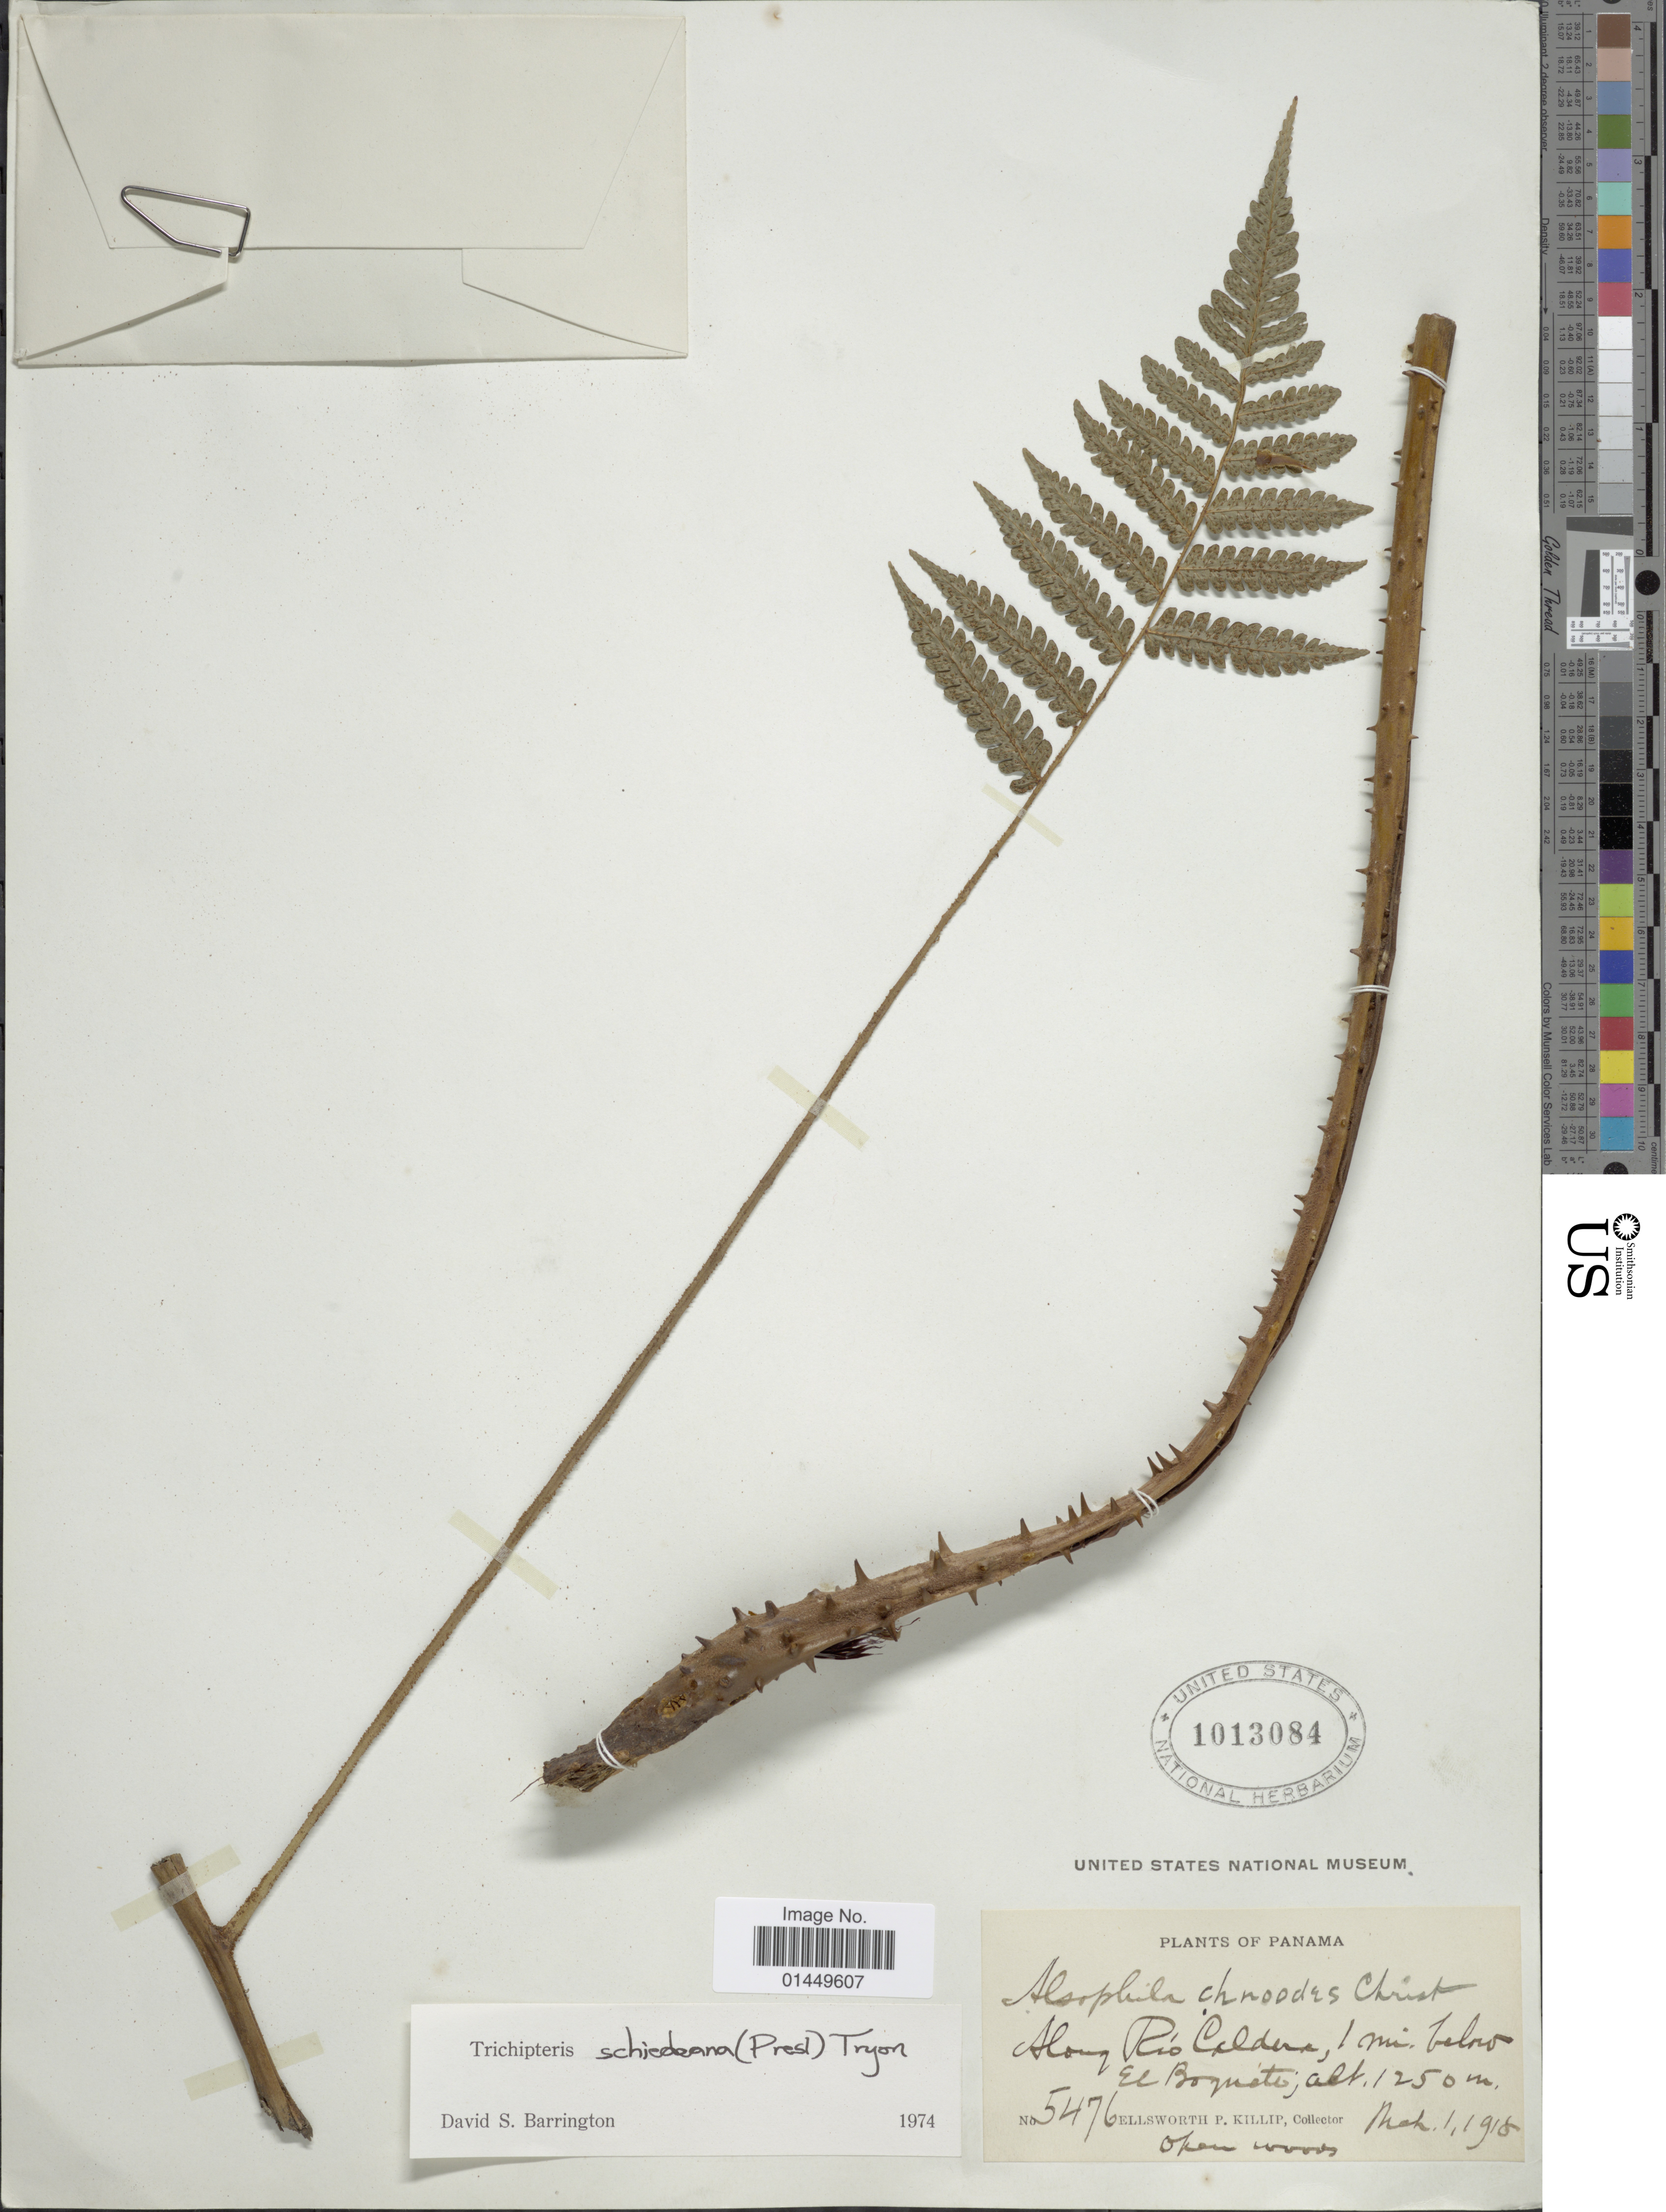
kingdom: Plantae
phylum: Tracheophyta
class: Polypodiopsida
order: Cyatheales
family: Cyatheaceae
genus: Cyathea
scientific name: Cyathea schiedeana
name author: (C. Presl) Domin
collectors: E. P. Killip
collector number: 5476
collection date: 1918-03-01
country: Panama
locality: Along Rio Caldera, 1 mi. below El Boquete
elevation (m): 1250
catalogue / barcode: US 1013084